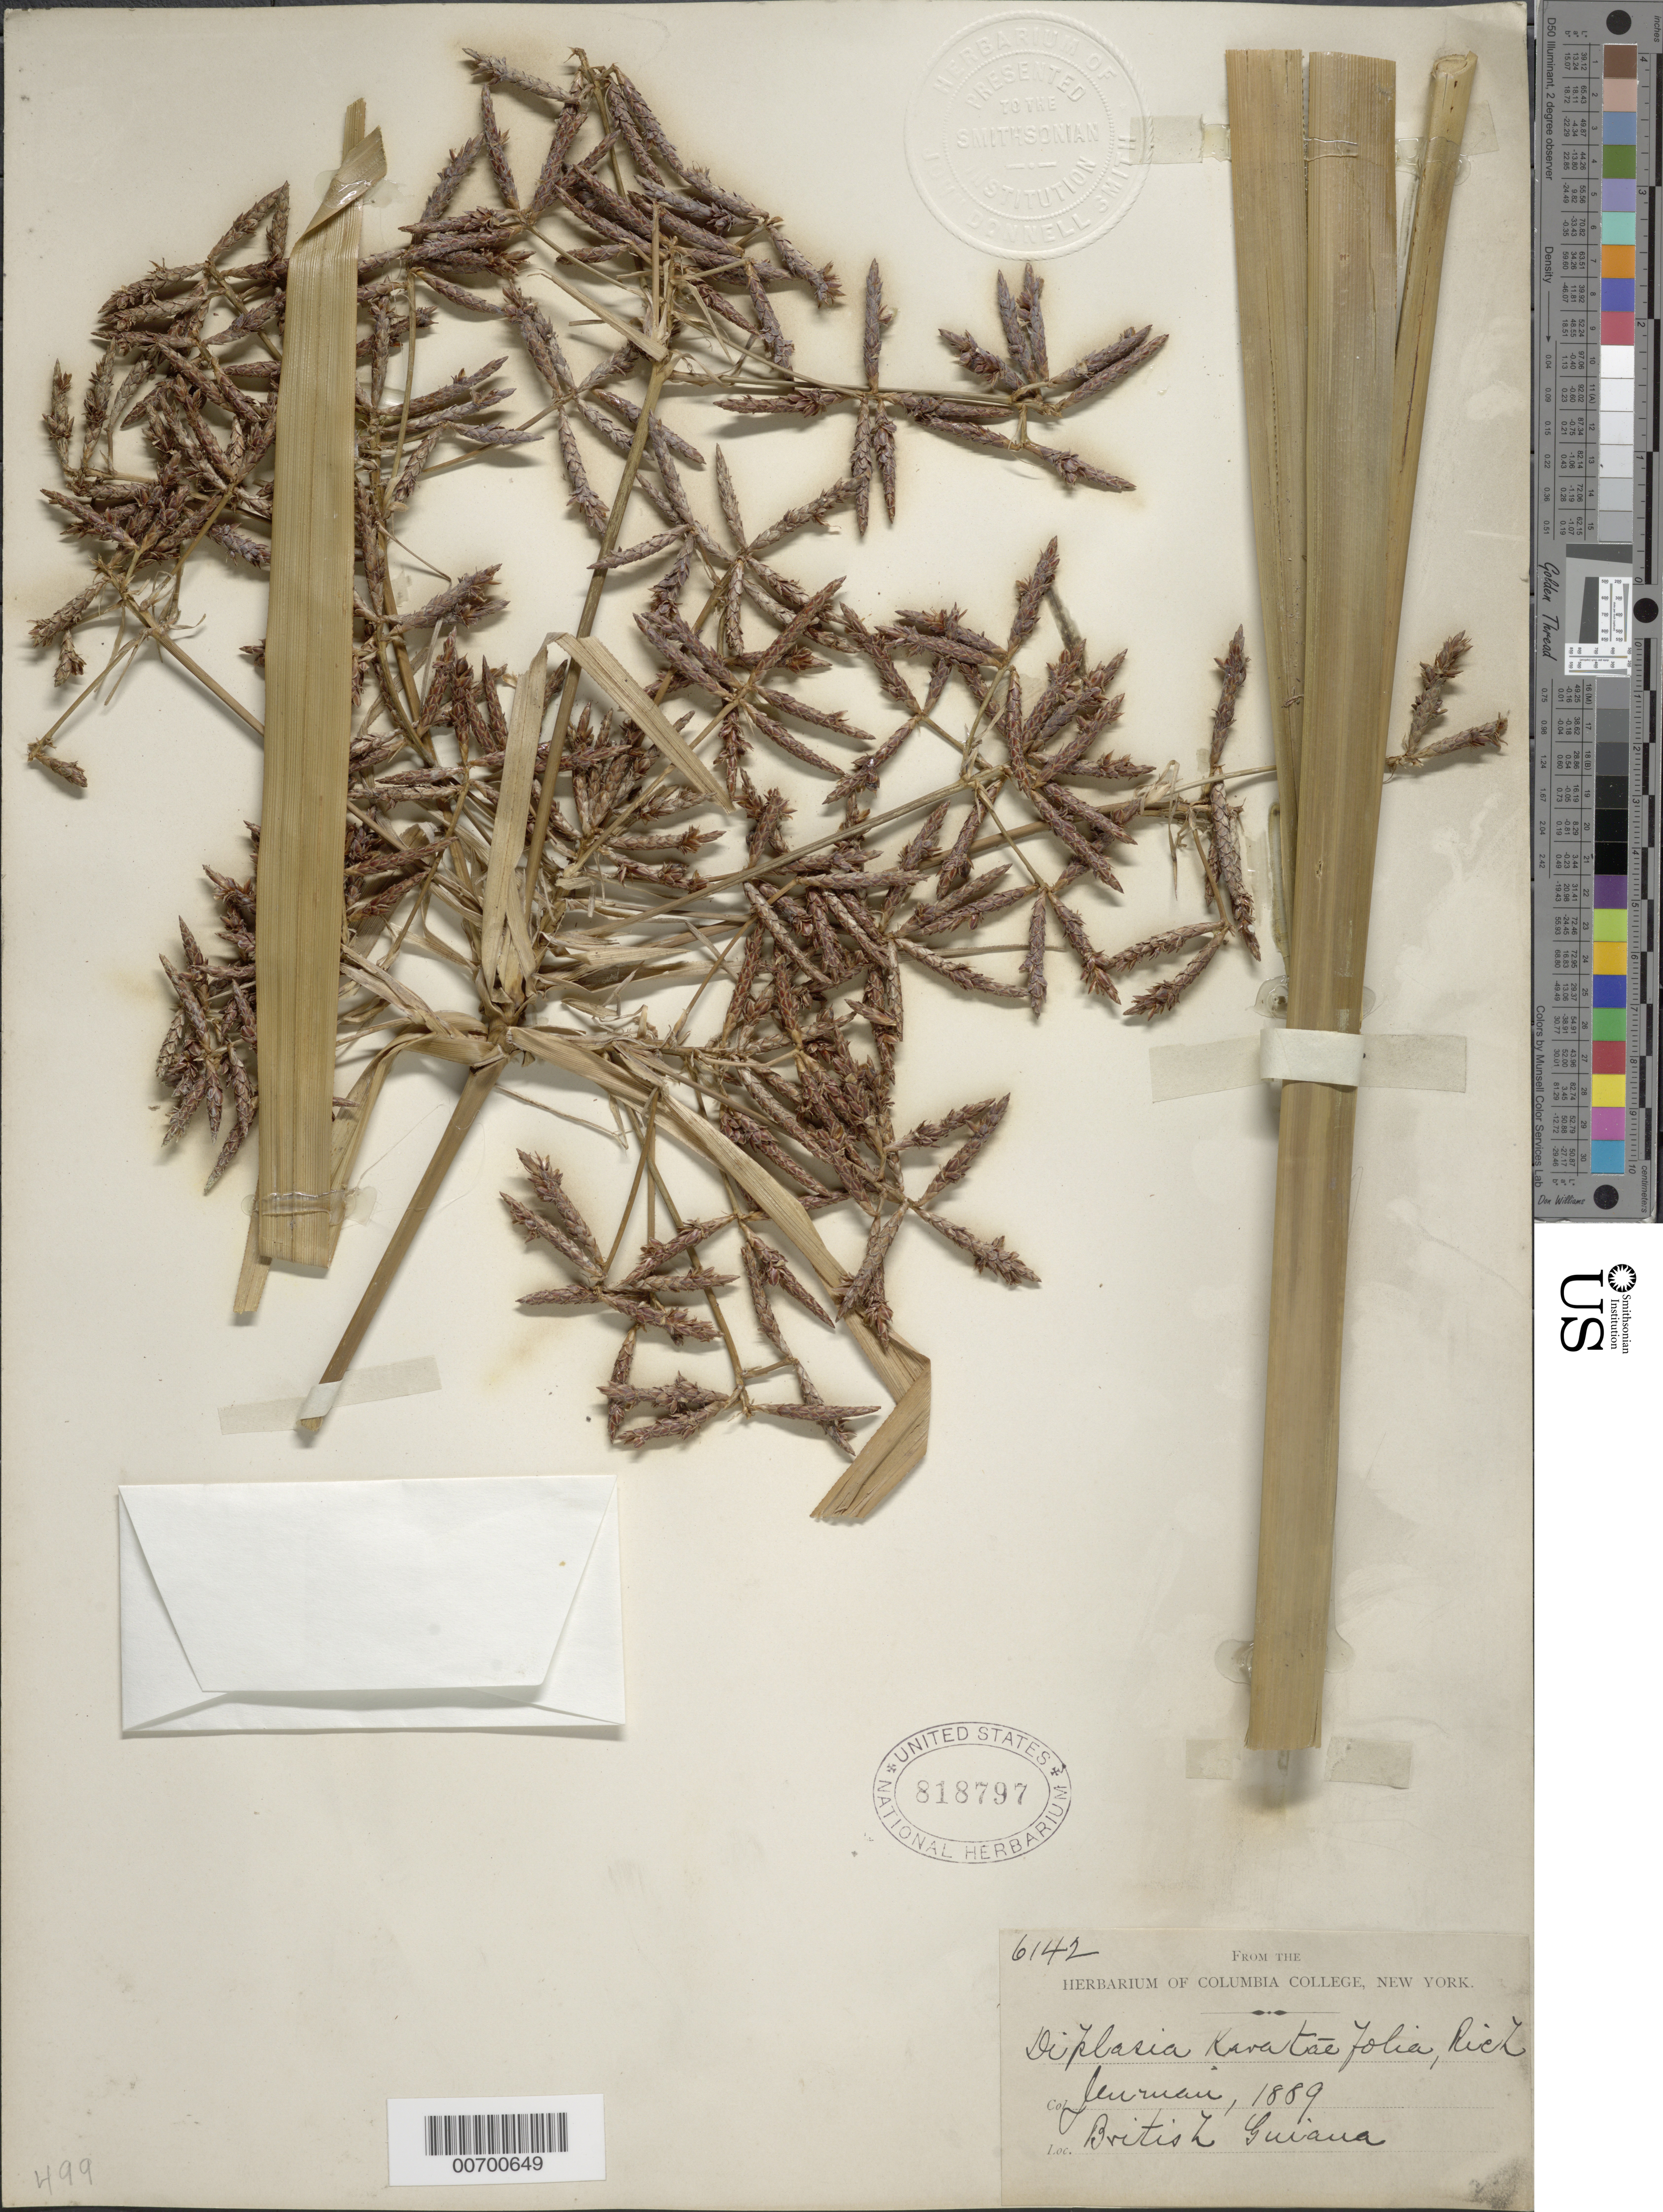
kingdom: Plantae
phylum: Tracheophyta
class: Liliopsida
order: Poales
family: Cyperaceae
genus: Diplasia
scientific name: Diplasia karatifolia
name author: Rich.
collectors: G. S. Jenman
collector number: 6142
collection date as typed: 1889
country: Guyana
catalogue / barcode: US 818797